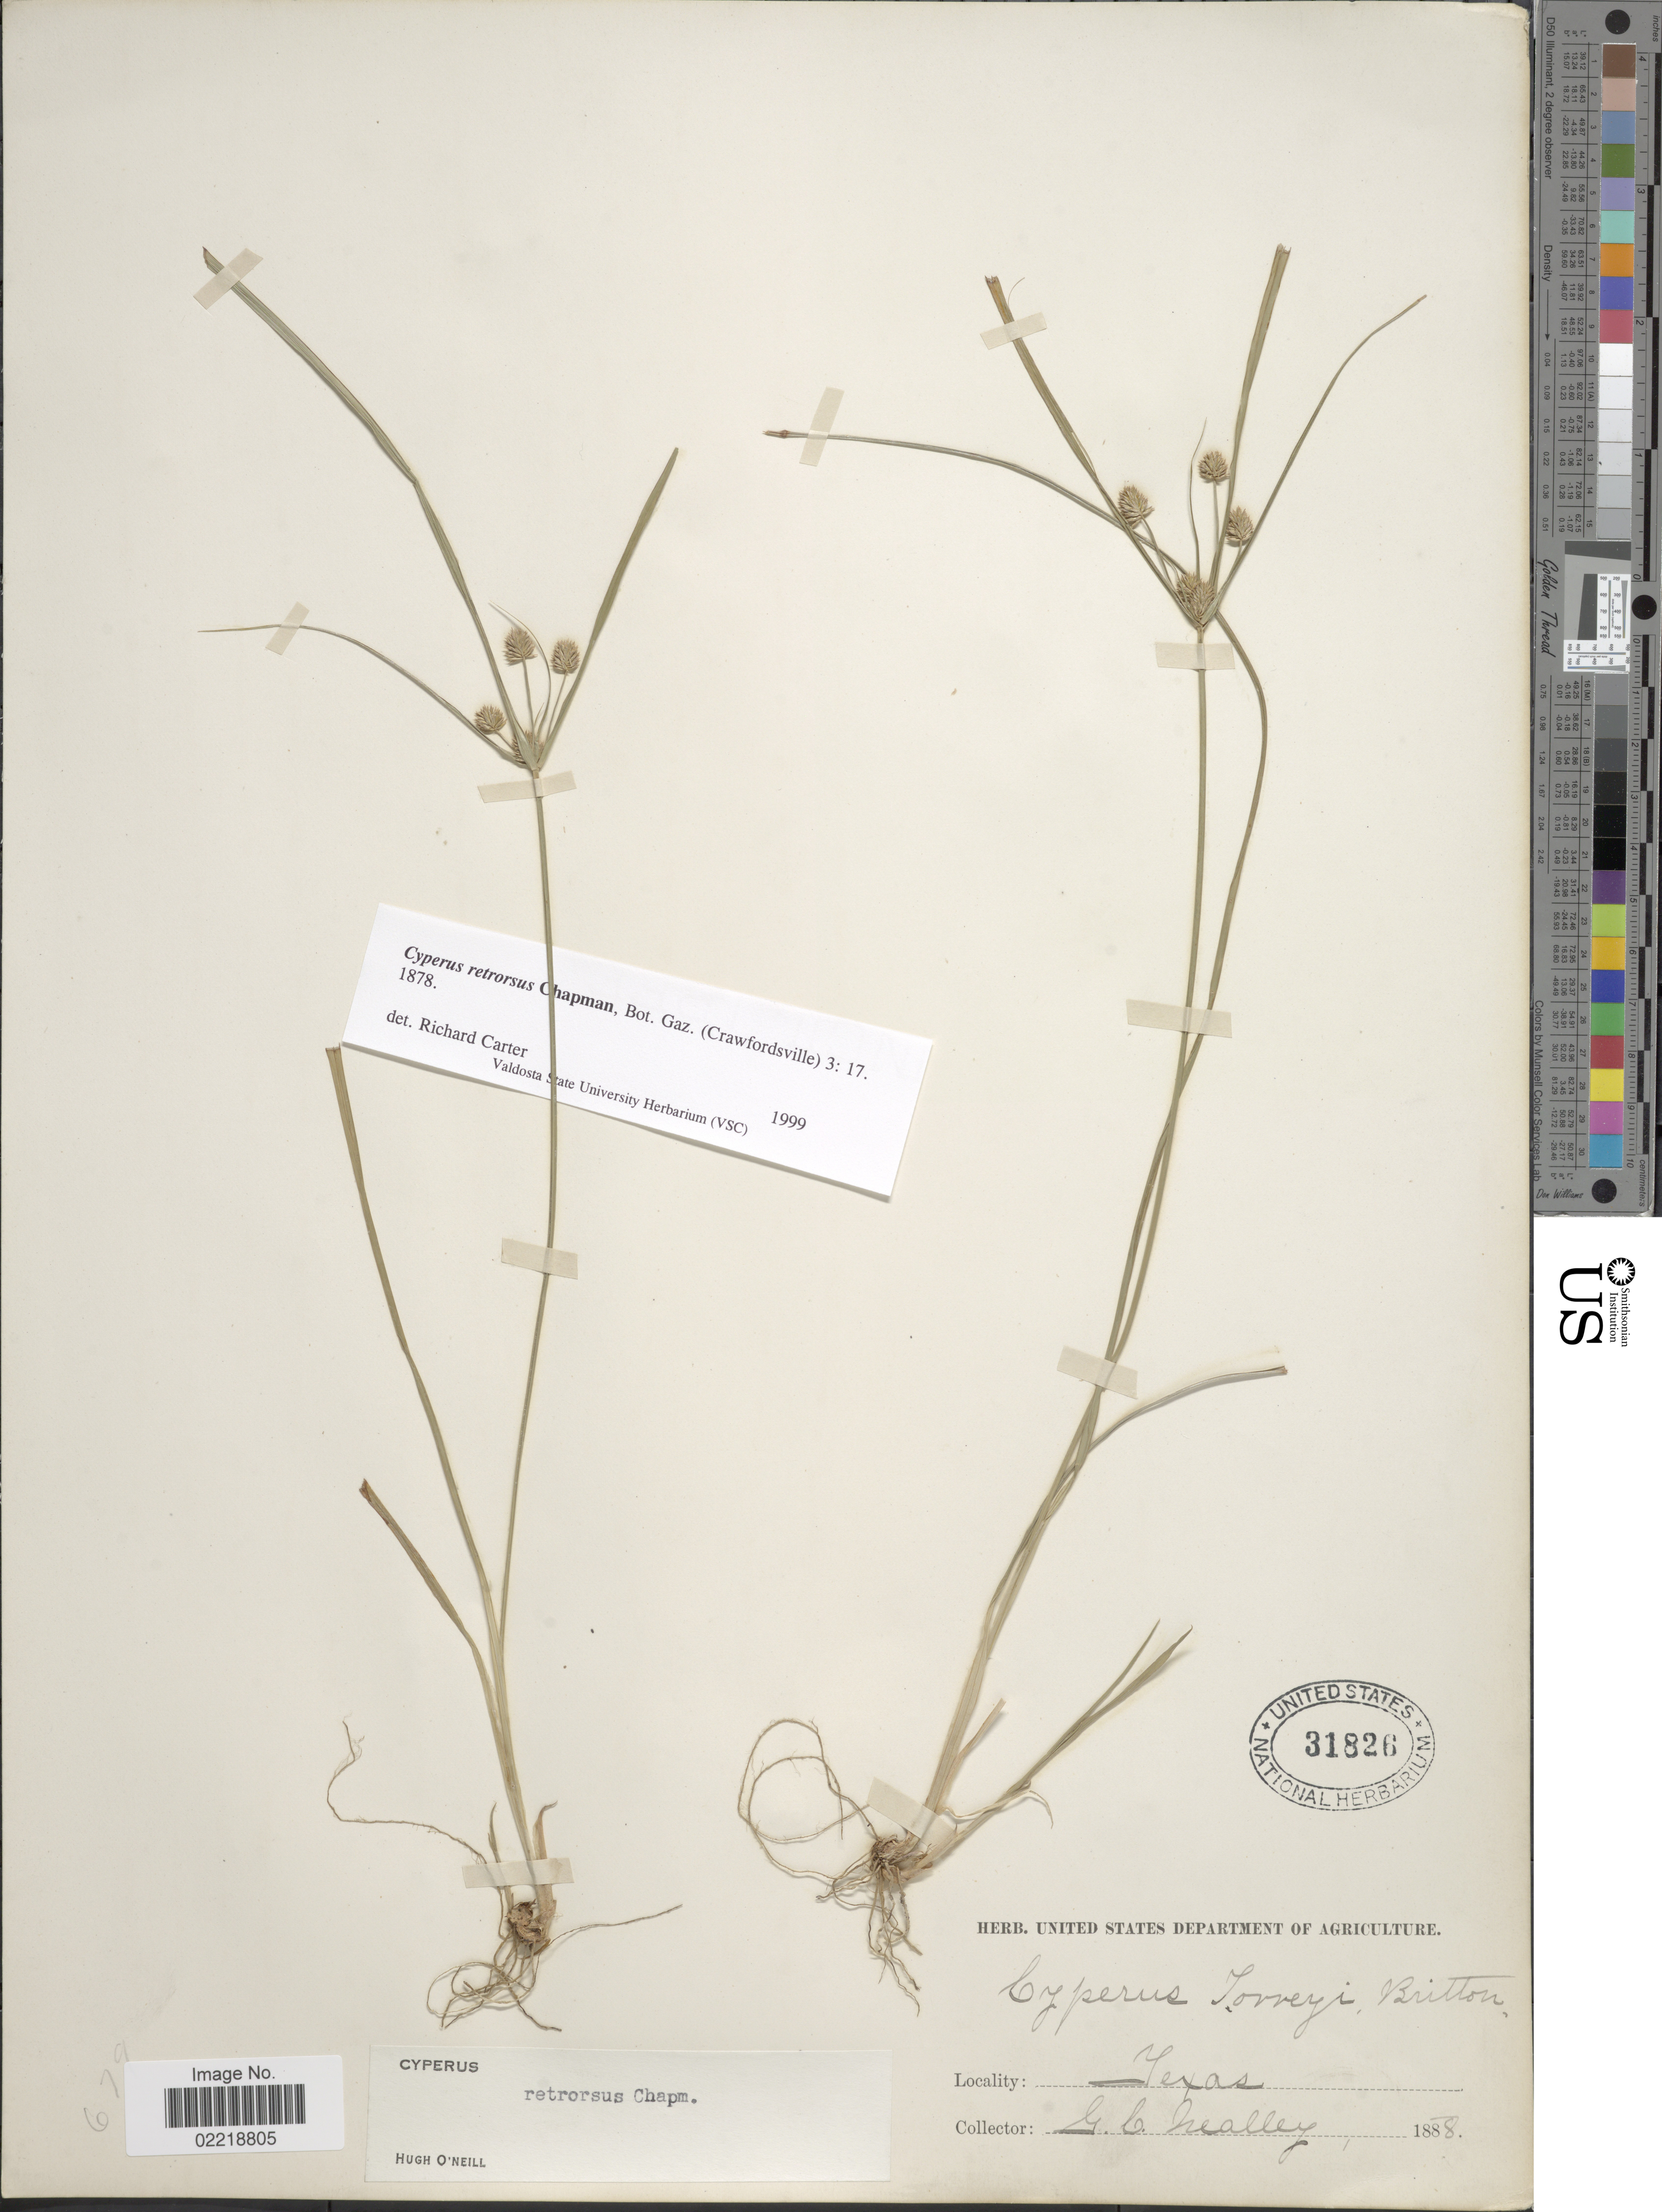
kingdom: Plantae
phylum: Tracheophyta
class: Liliopsida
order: Poales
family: Cyperaceae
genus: Cyperus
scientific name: Cyperus retrorsus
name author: Chapm.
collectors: G. C. Nealley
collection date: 1888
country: United States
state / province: Texas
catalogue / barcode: US 31826